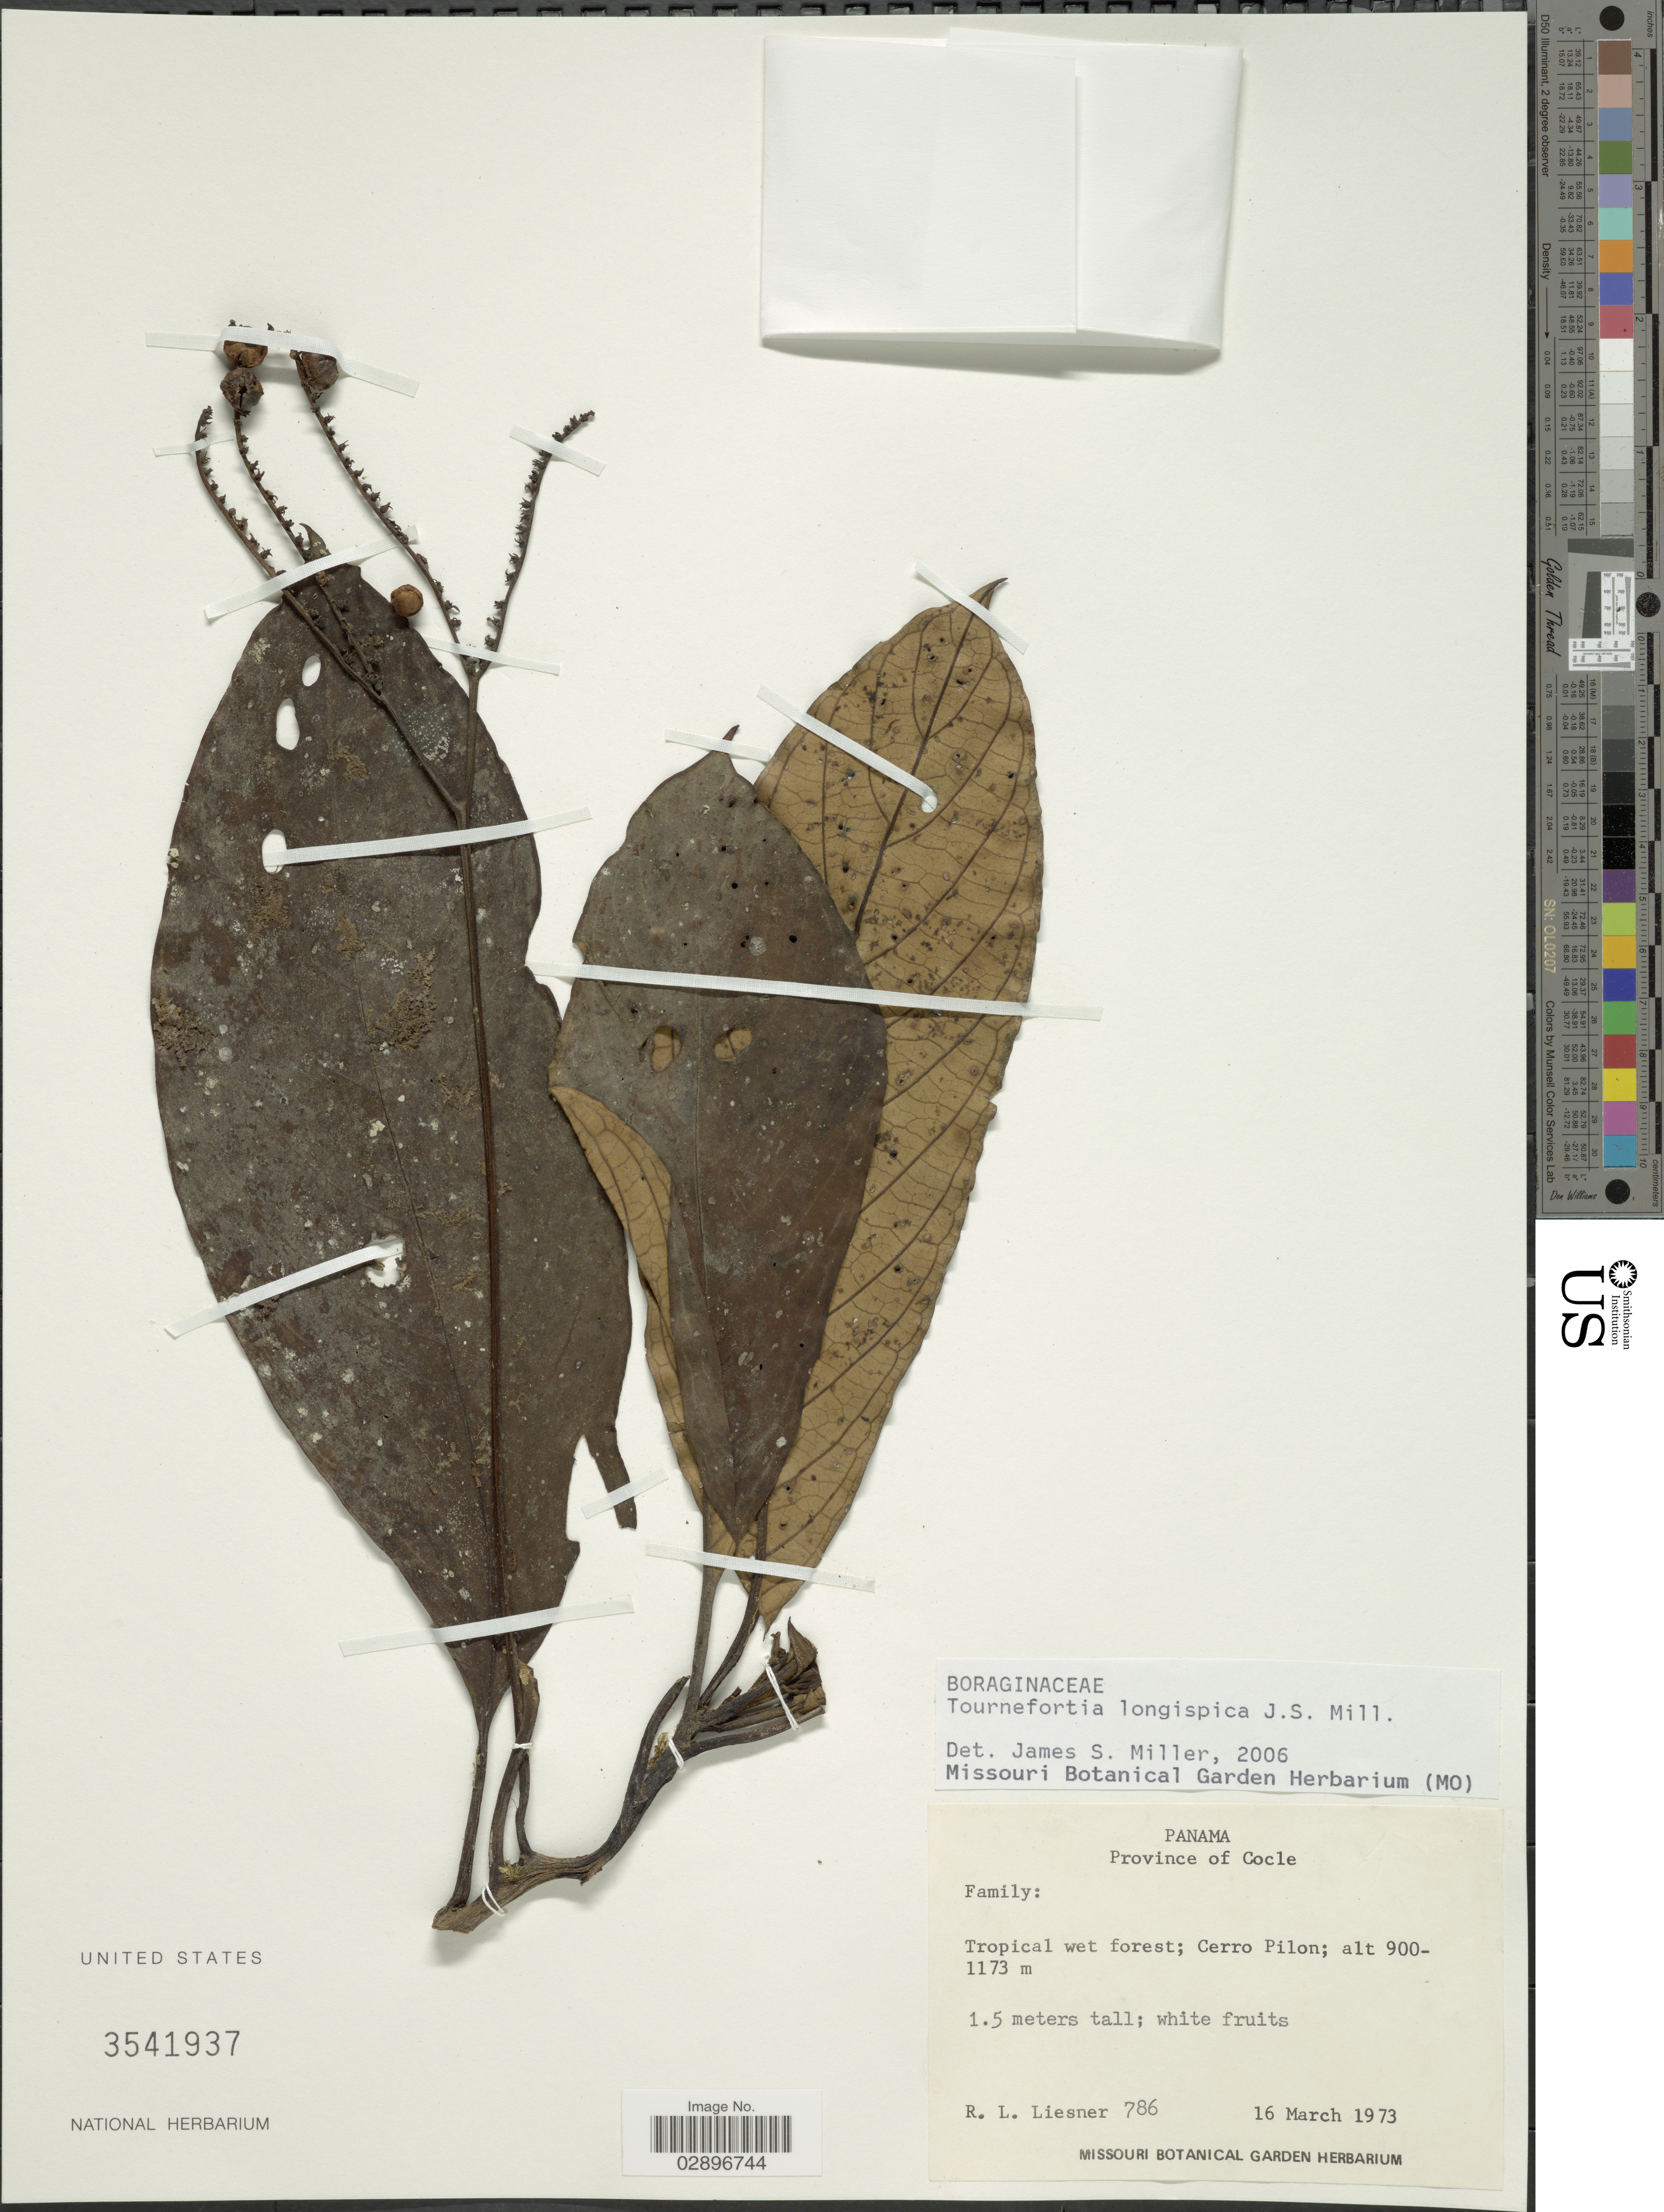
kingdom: Plantae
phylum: Tracheophyta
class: Magnoliopsida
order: Boraginales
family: Heliotropiaceae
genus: Tournefortia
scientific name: Tournefortia longispica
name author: J.S. Mill.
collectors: R. L. Liesner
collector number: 786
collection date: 1973-03-16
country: Panama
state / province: Coclé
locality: Cerro Pilon.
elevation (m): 900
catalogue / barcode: US 3541937